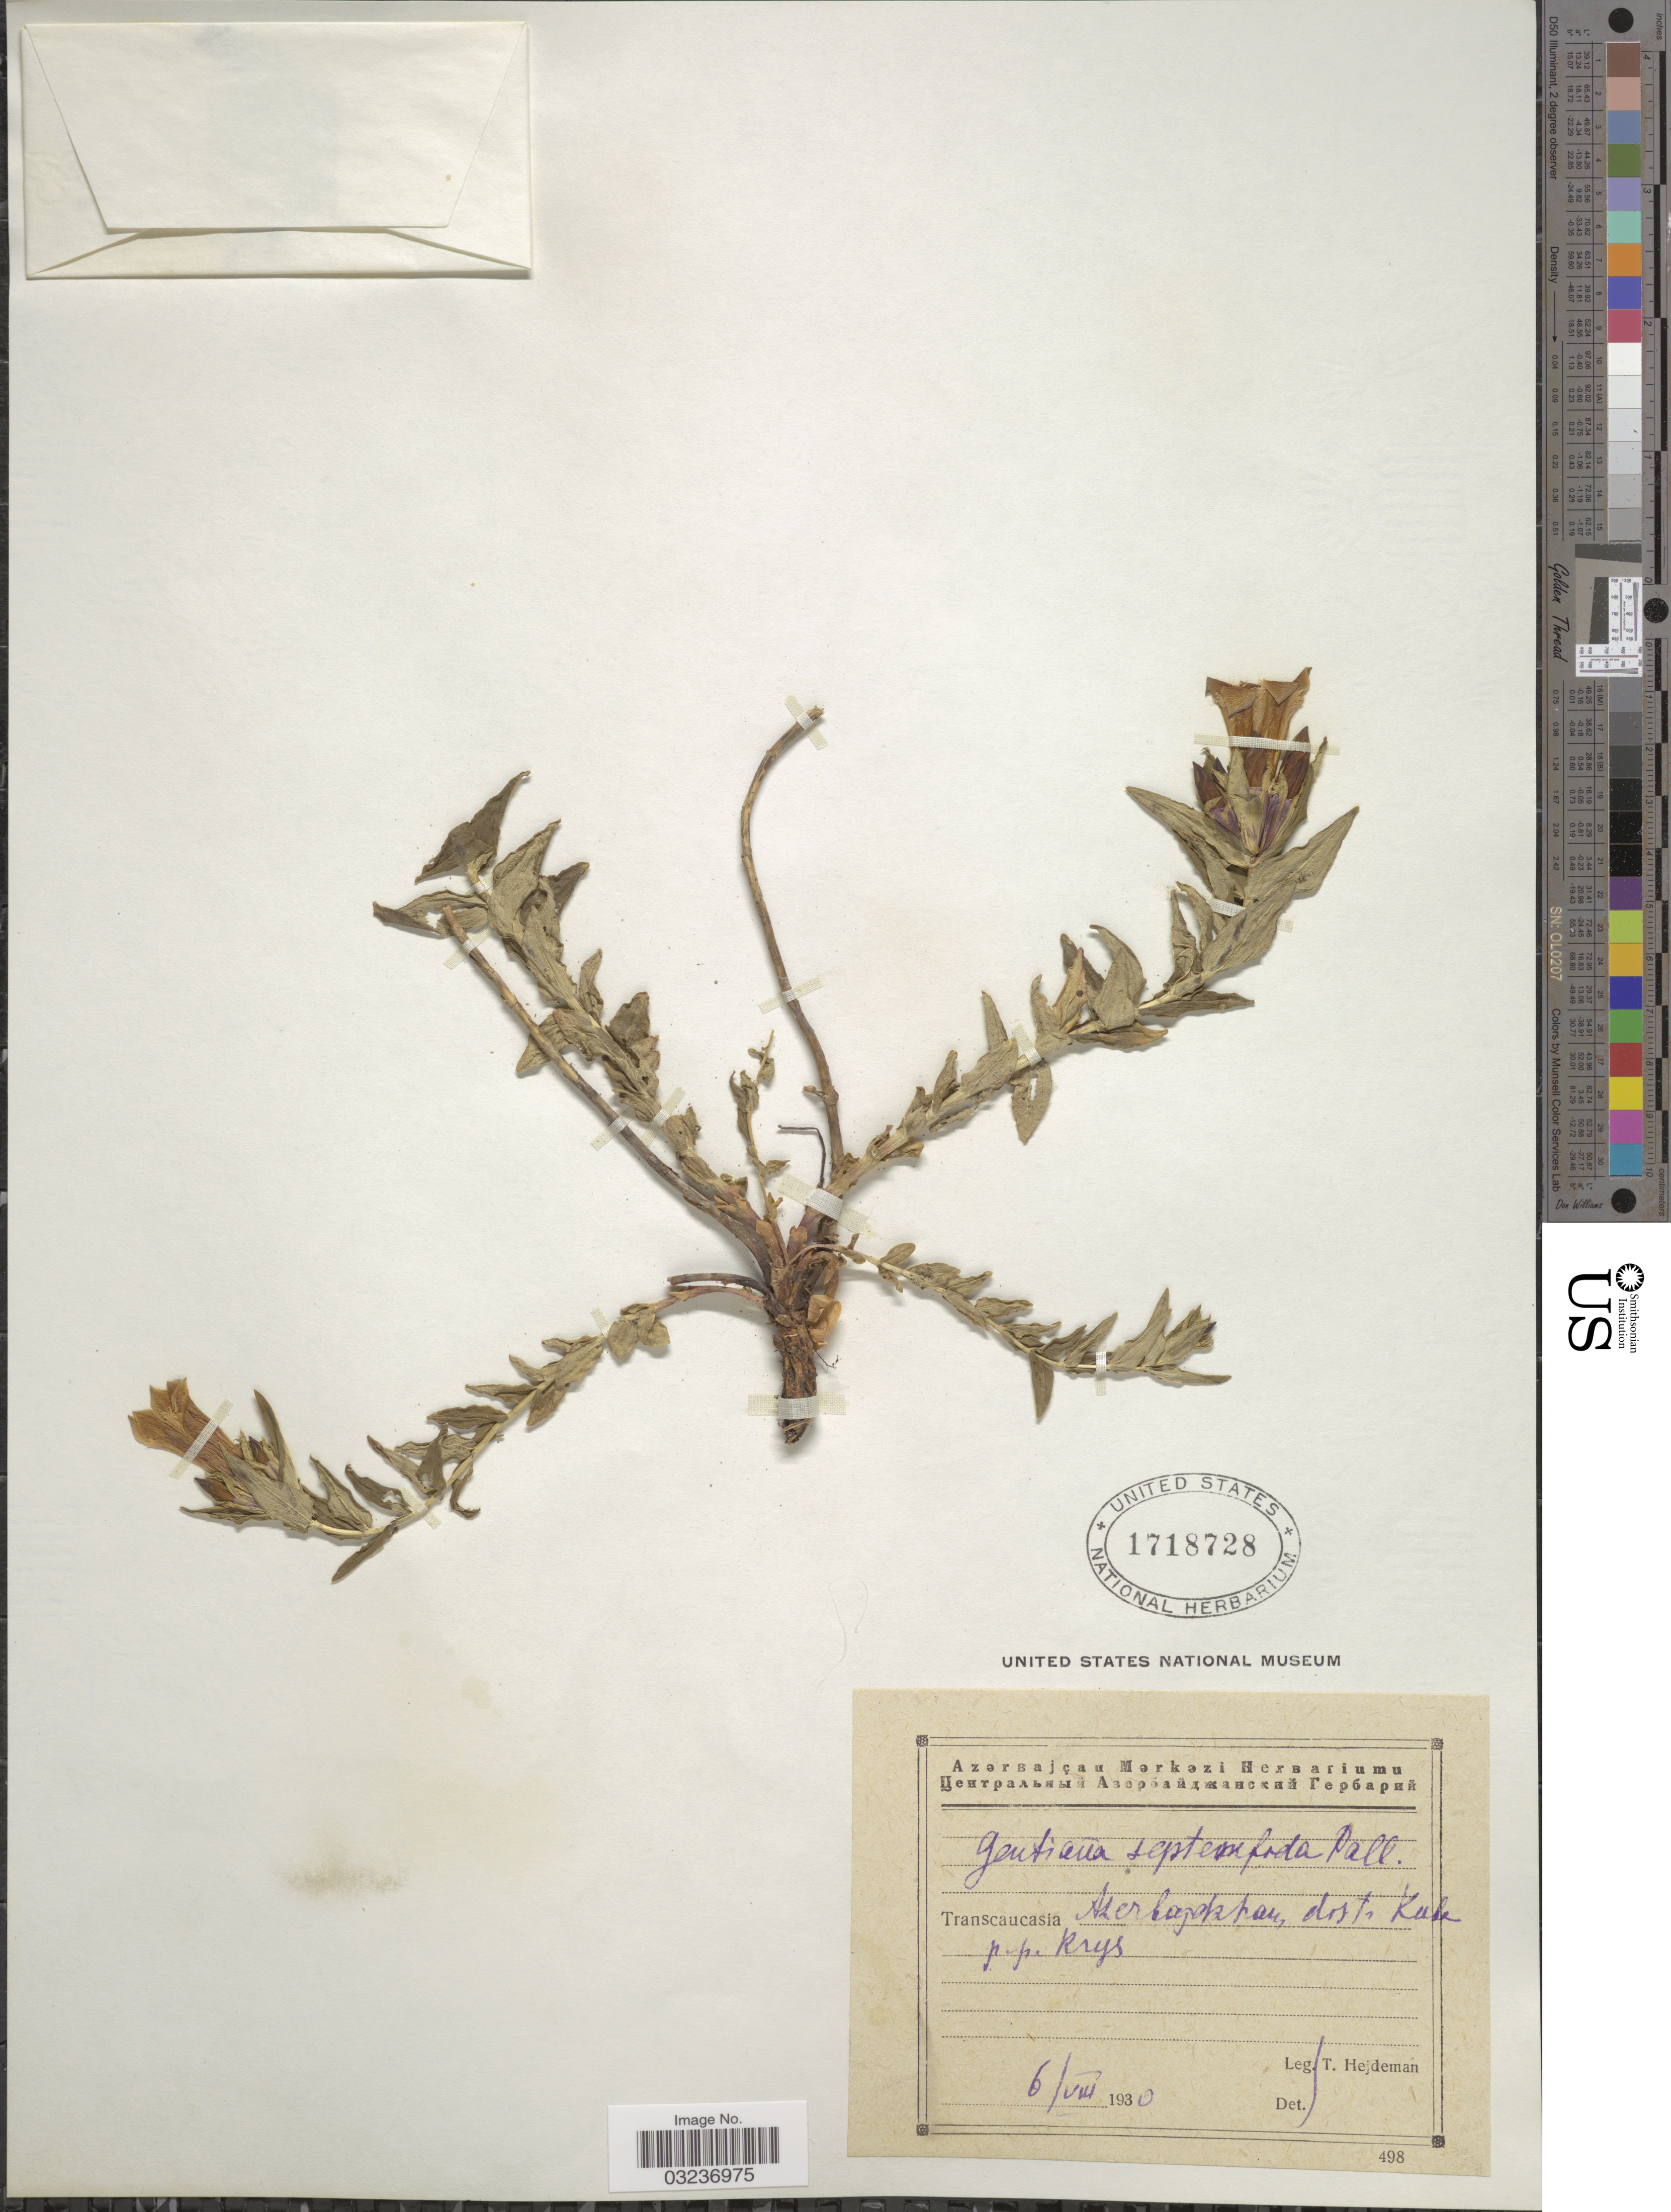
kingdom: Plantae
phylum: Tracheophyta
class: Magnoliopsida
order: Gentianales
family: Gentianaceae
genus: Gentiana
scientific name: Gentiana septemfida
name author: Pall.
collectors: T. Hejdeman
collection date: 1930-08-06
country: Azerbaijan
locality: Transcaucasia Azerkapkstan [interpreted], dist. Kake [interpreted] prope Krijs [interpreted].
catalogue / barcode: US 1718728